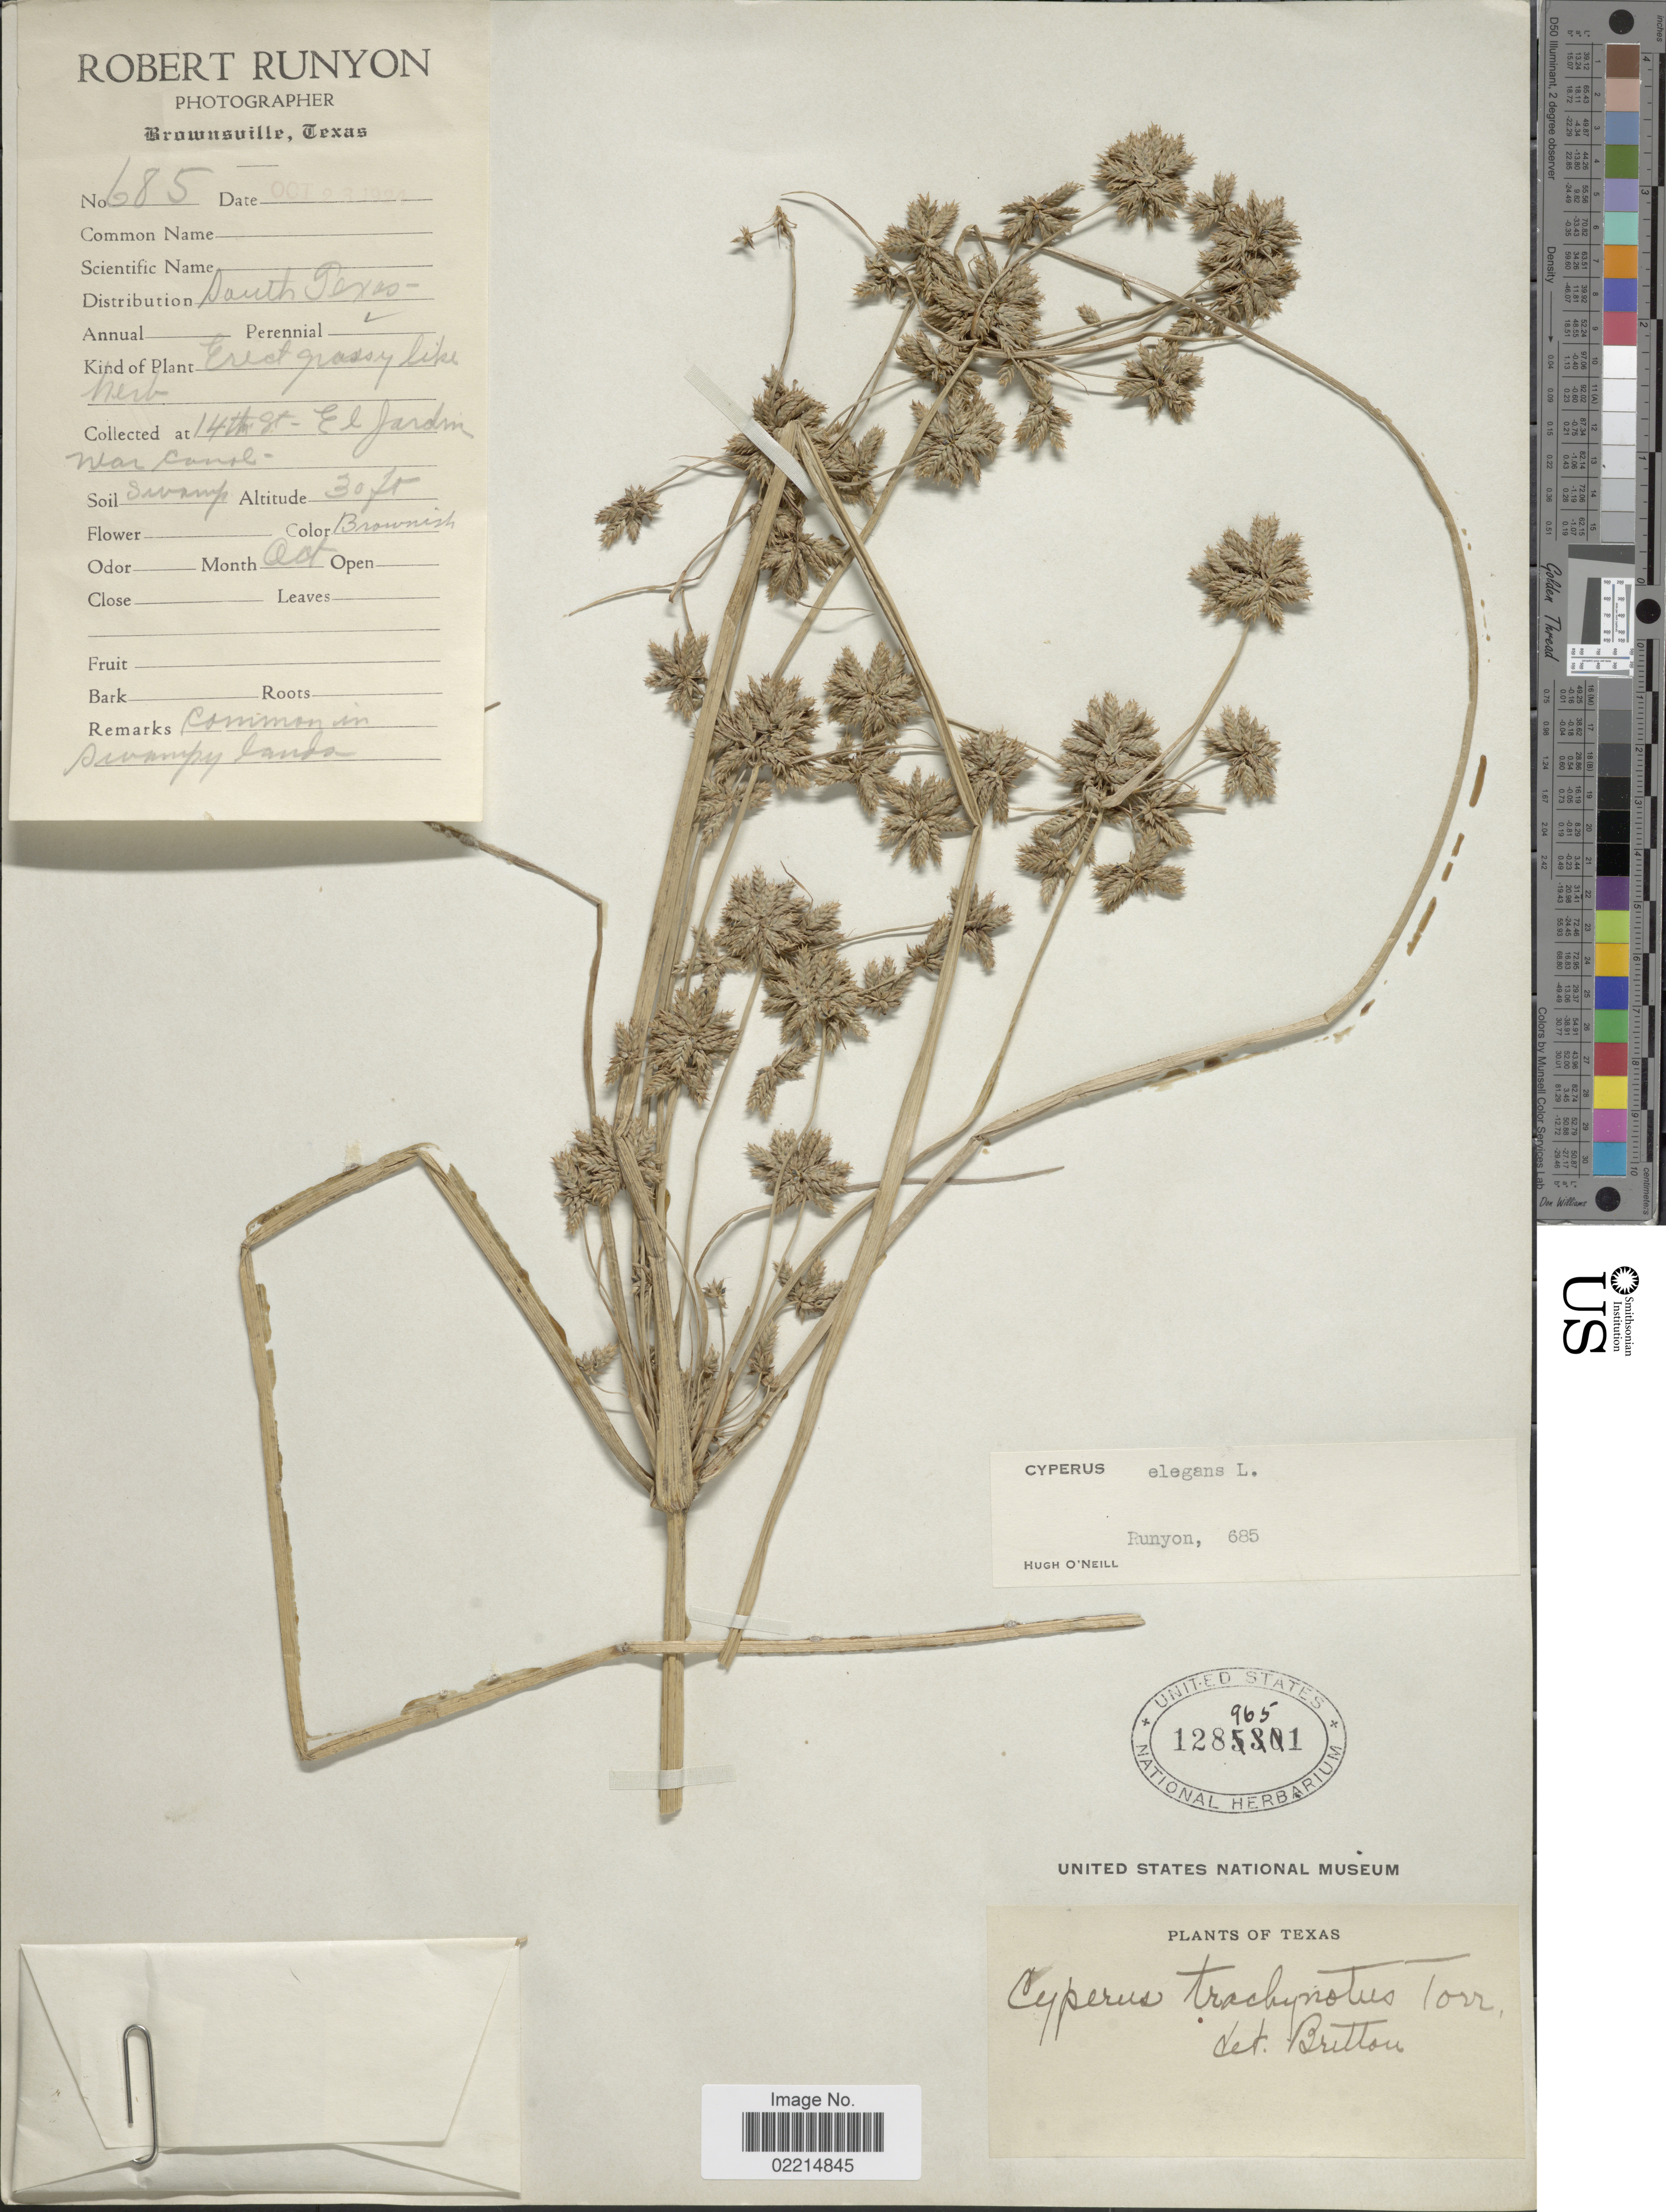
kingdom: Plantae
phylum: Tracheophyta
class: Liliopsida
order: Poales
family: Cyperaceae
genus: Cyperus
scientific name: Cyperus elegans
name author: L.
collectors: R. Runyon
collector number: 685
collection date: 1924-10-23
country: United States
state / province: Texas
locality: South Texas, 14th st - El Jardim war canal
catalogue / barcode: US 1289651